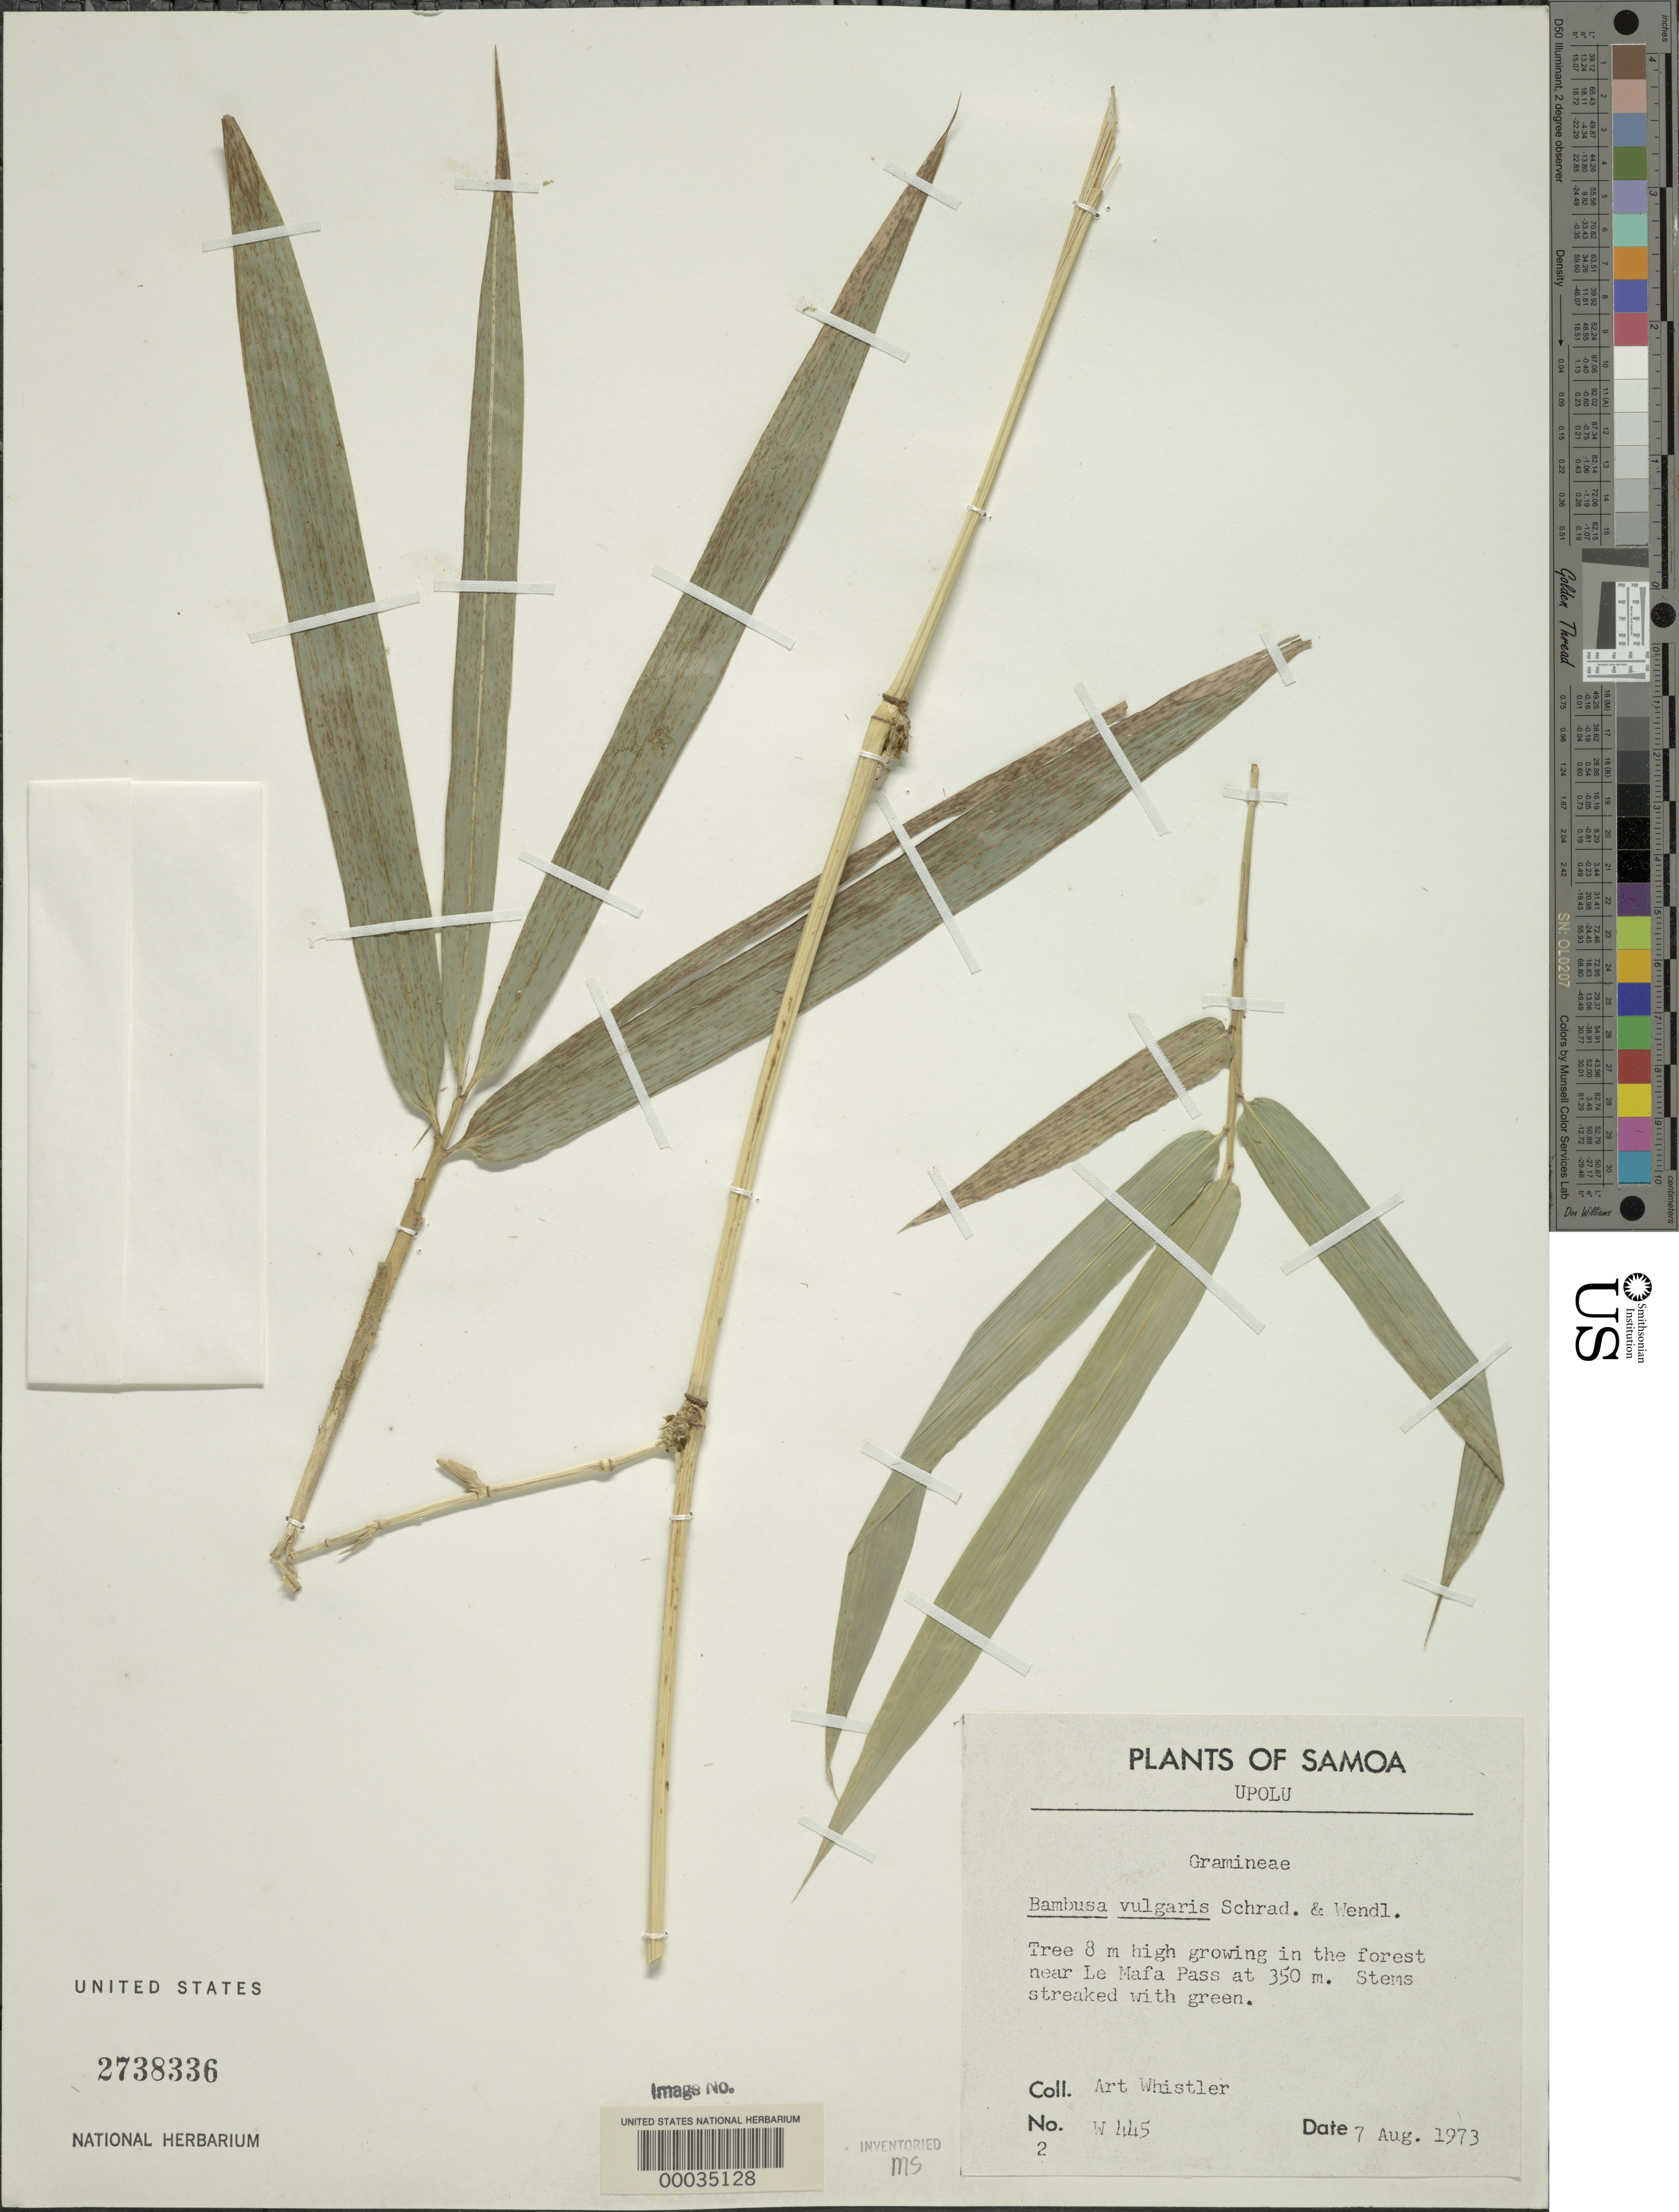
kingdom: Plantae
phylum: Tracheophyta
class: Liliopsida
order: Poales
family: Poaceae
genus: Bambusa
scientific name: Bambusa vulgaris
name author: Schrad. ex J.C. Wendl.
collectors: A. Whistler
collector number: W 445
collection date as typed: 07 Aug 1973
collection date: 1973-08-07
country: Samoa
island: Upolu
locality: Mafa pass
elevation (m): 350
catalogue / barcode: US 2738336